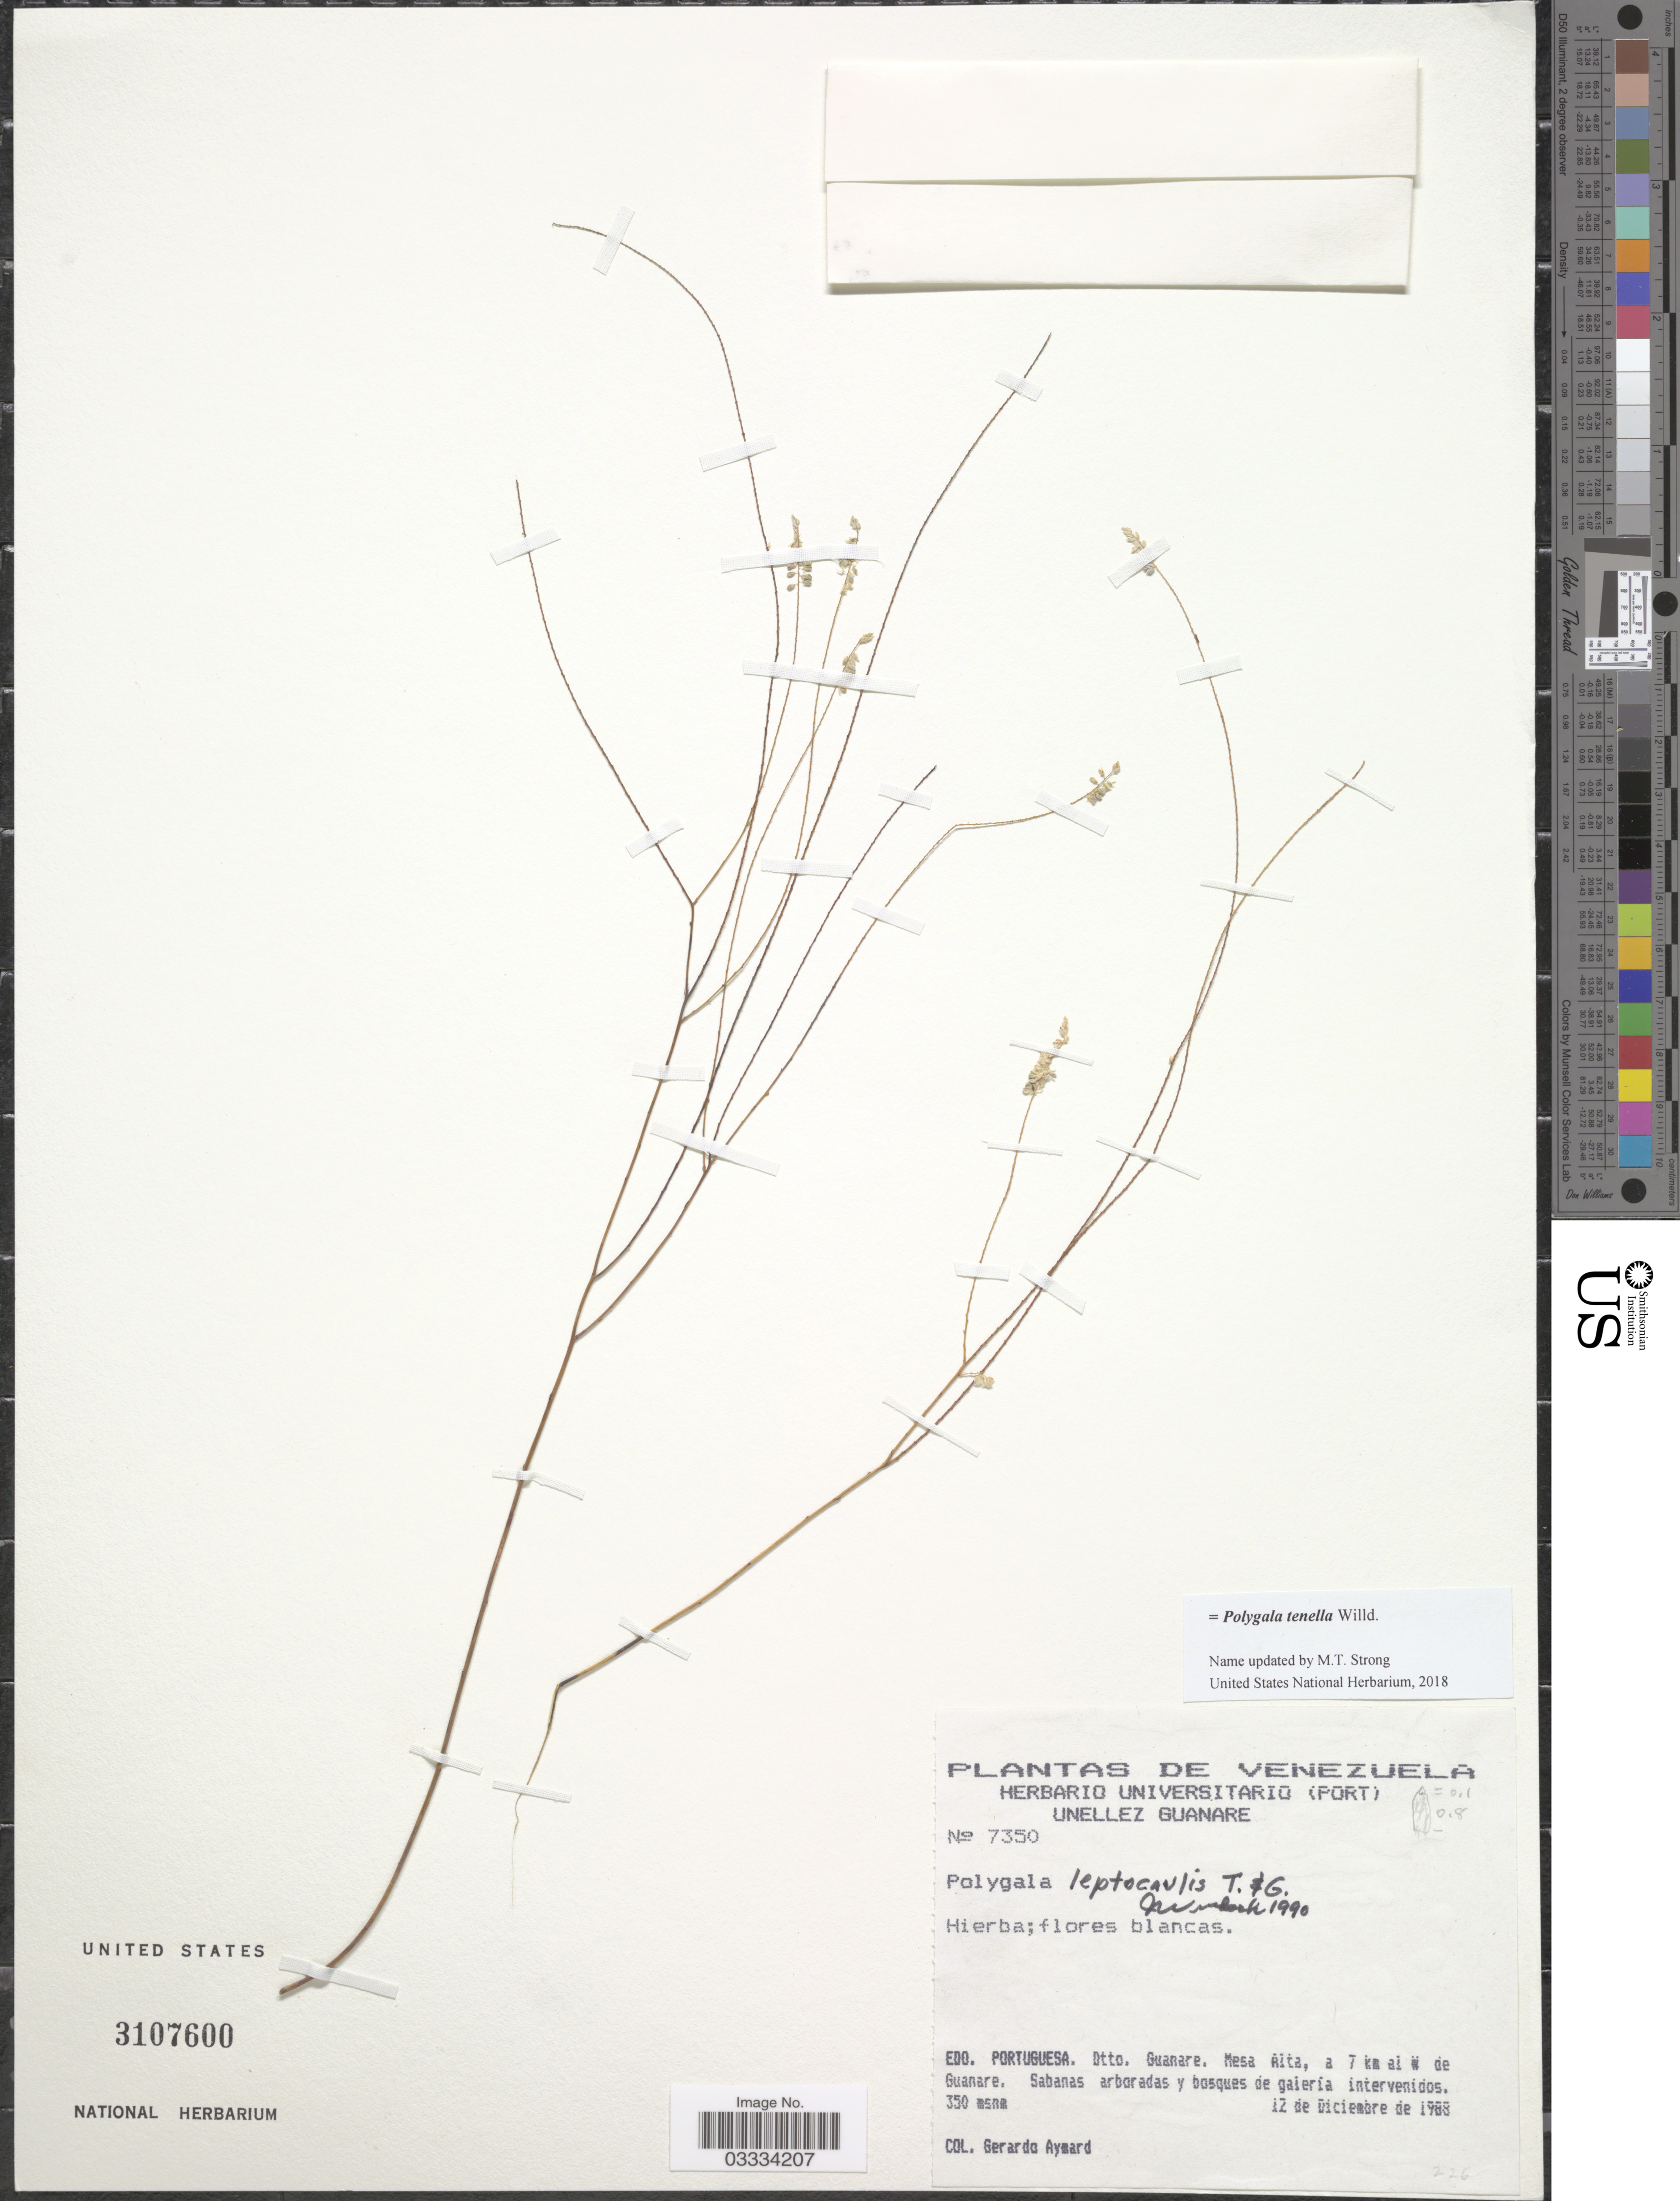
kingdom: Plantae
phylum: Tracheophyta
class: Magnoliopsida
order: Fabales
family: Polygalaceae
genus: Polygala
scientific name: Polygala tenella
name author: Willd.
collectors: G. A. Aymard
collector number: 7350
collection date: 1988-12-12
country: Venezuela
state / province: Portuguesa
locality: Dtto. Guanare. Mesa Alta, a 7 km al W de Guanare.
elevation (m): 350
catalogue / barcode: US 3107600